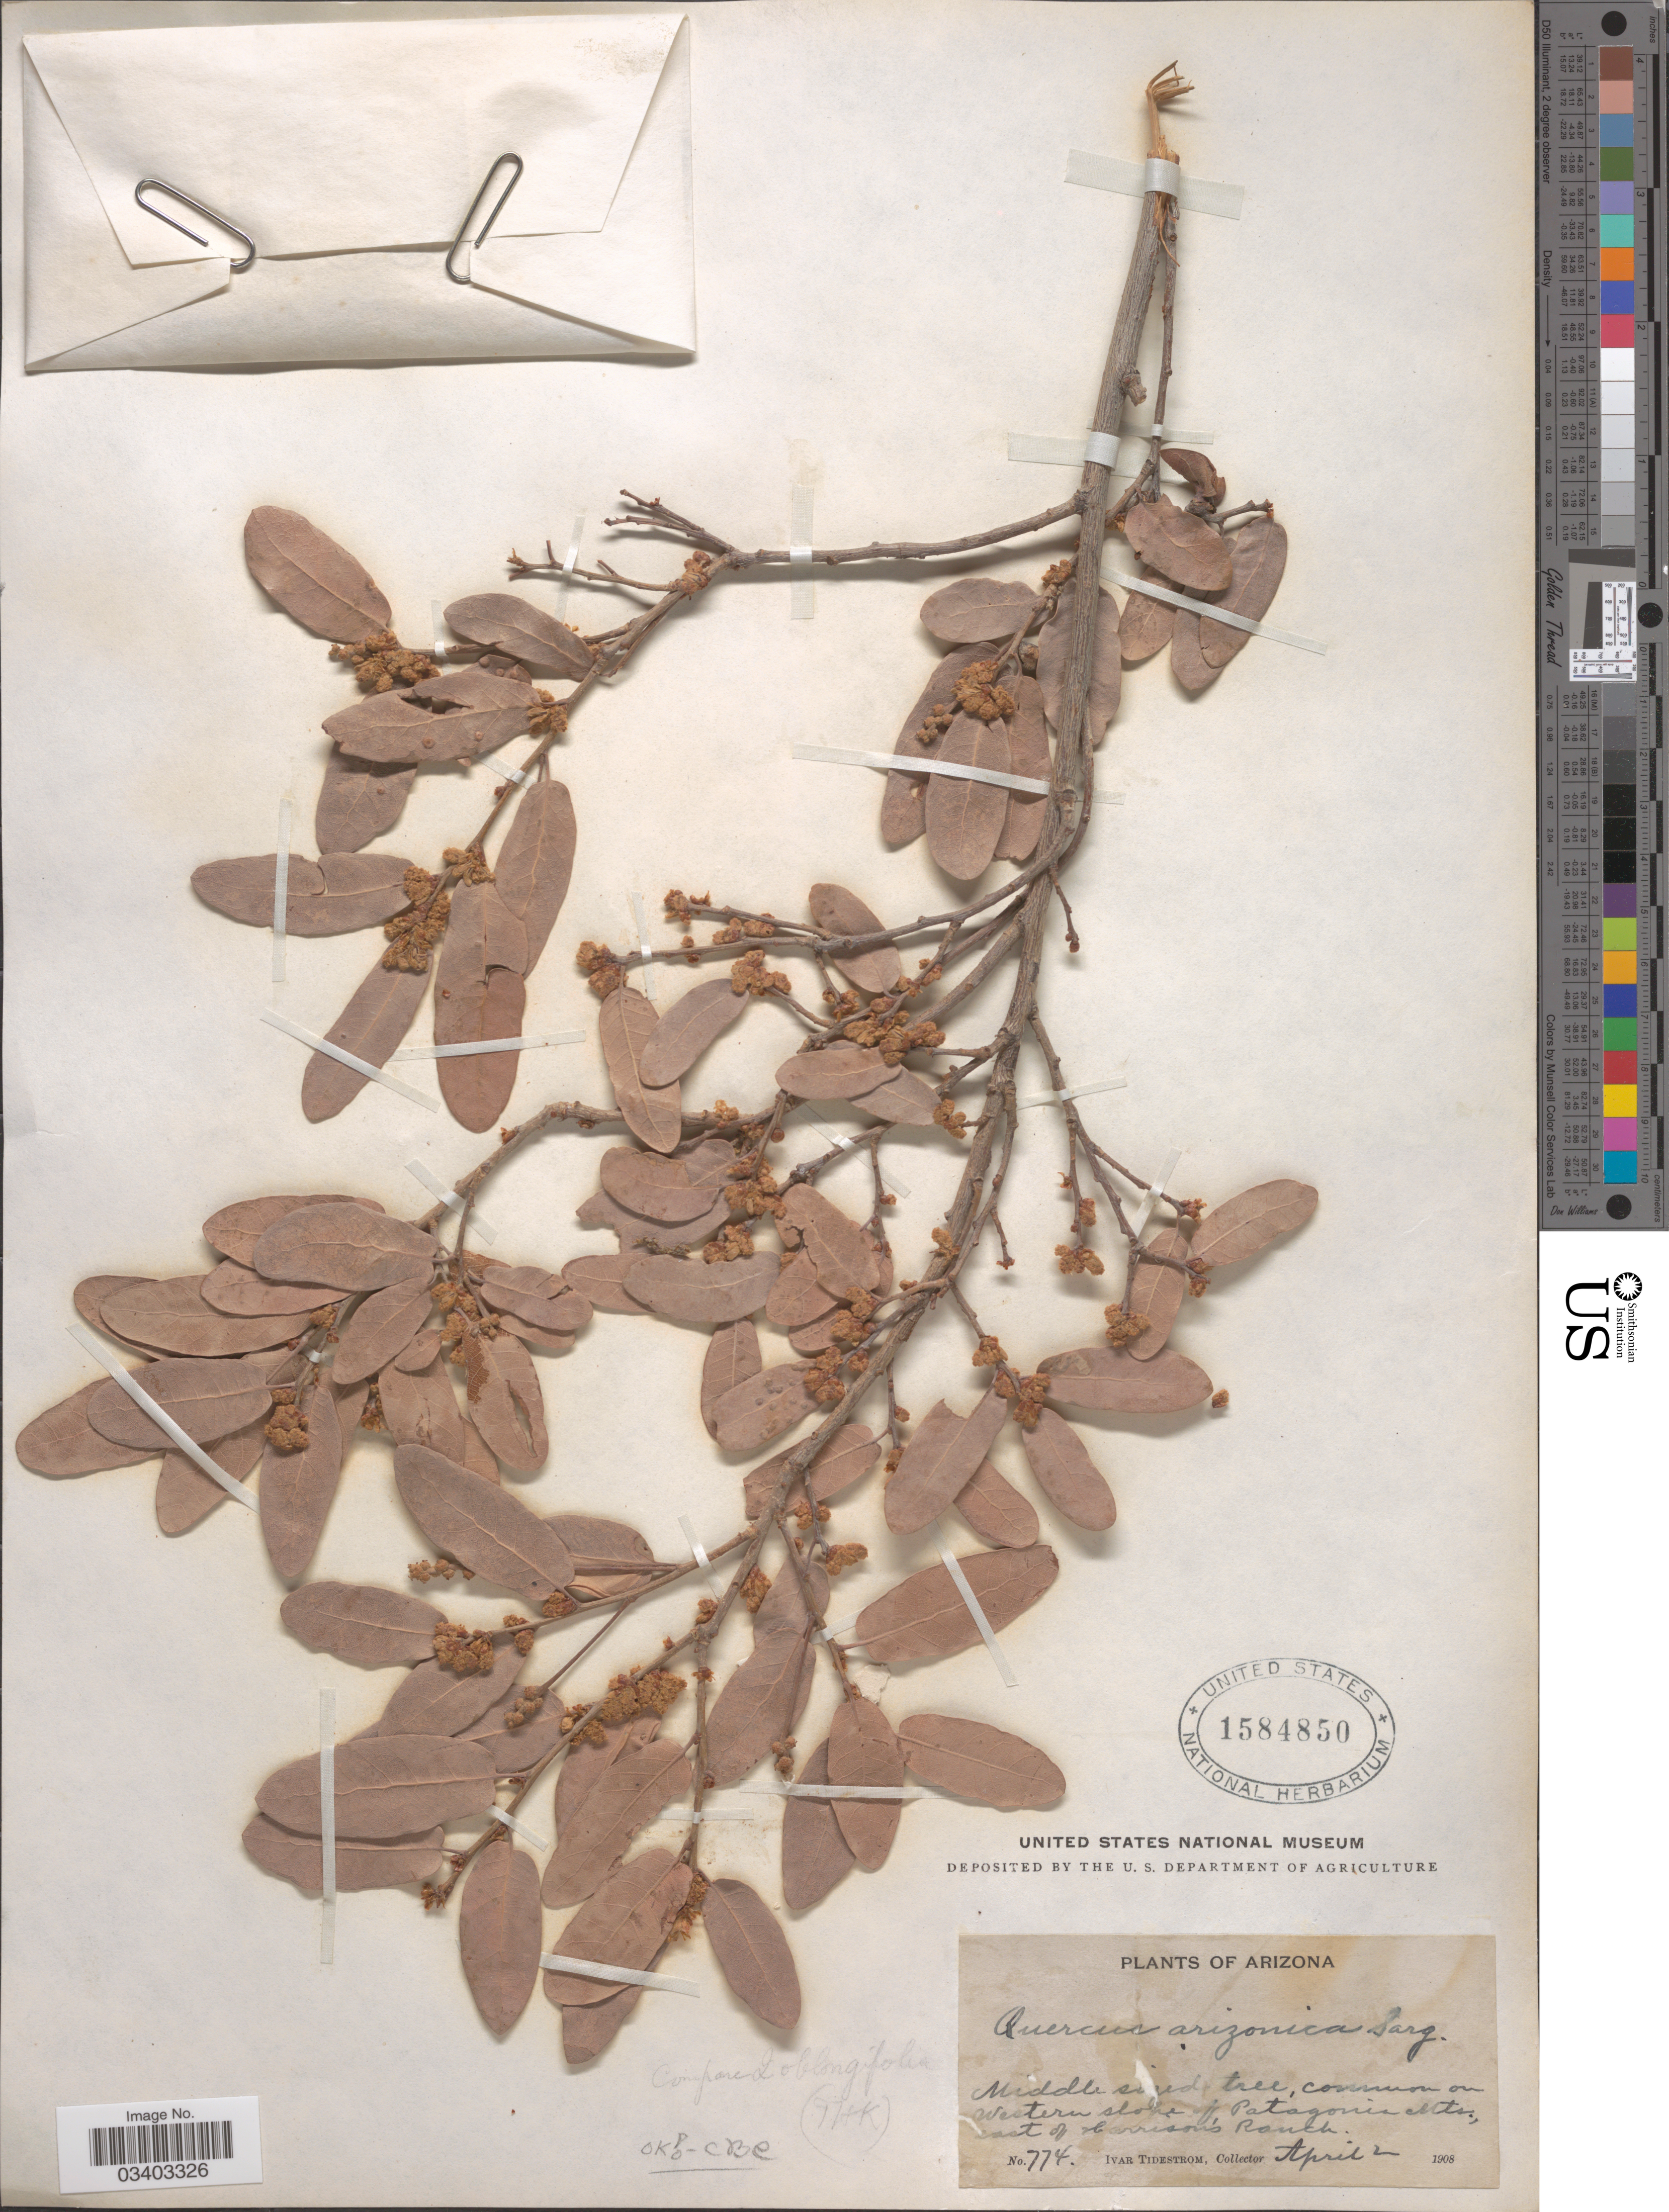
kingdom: Plantae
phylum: Tracheophyta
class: Magnoliopsida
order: Fagales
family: Fagaceae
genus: Quercus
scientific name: Quercus arizonica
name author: Sarg.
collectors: I. F. Tidestrom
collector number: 774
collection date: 1908-04-02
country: United States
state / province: Arizona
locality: Western slope of Patagonia Mts., east of Harrison's Ranch.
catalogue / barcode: US 1584850